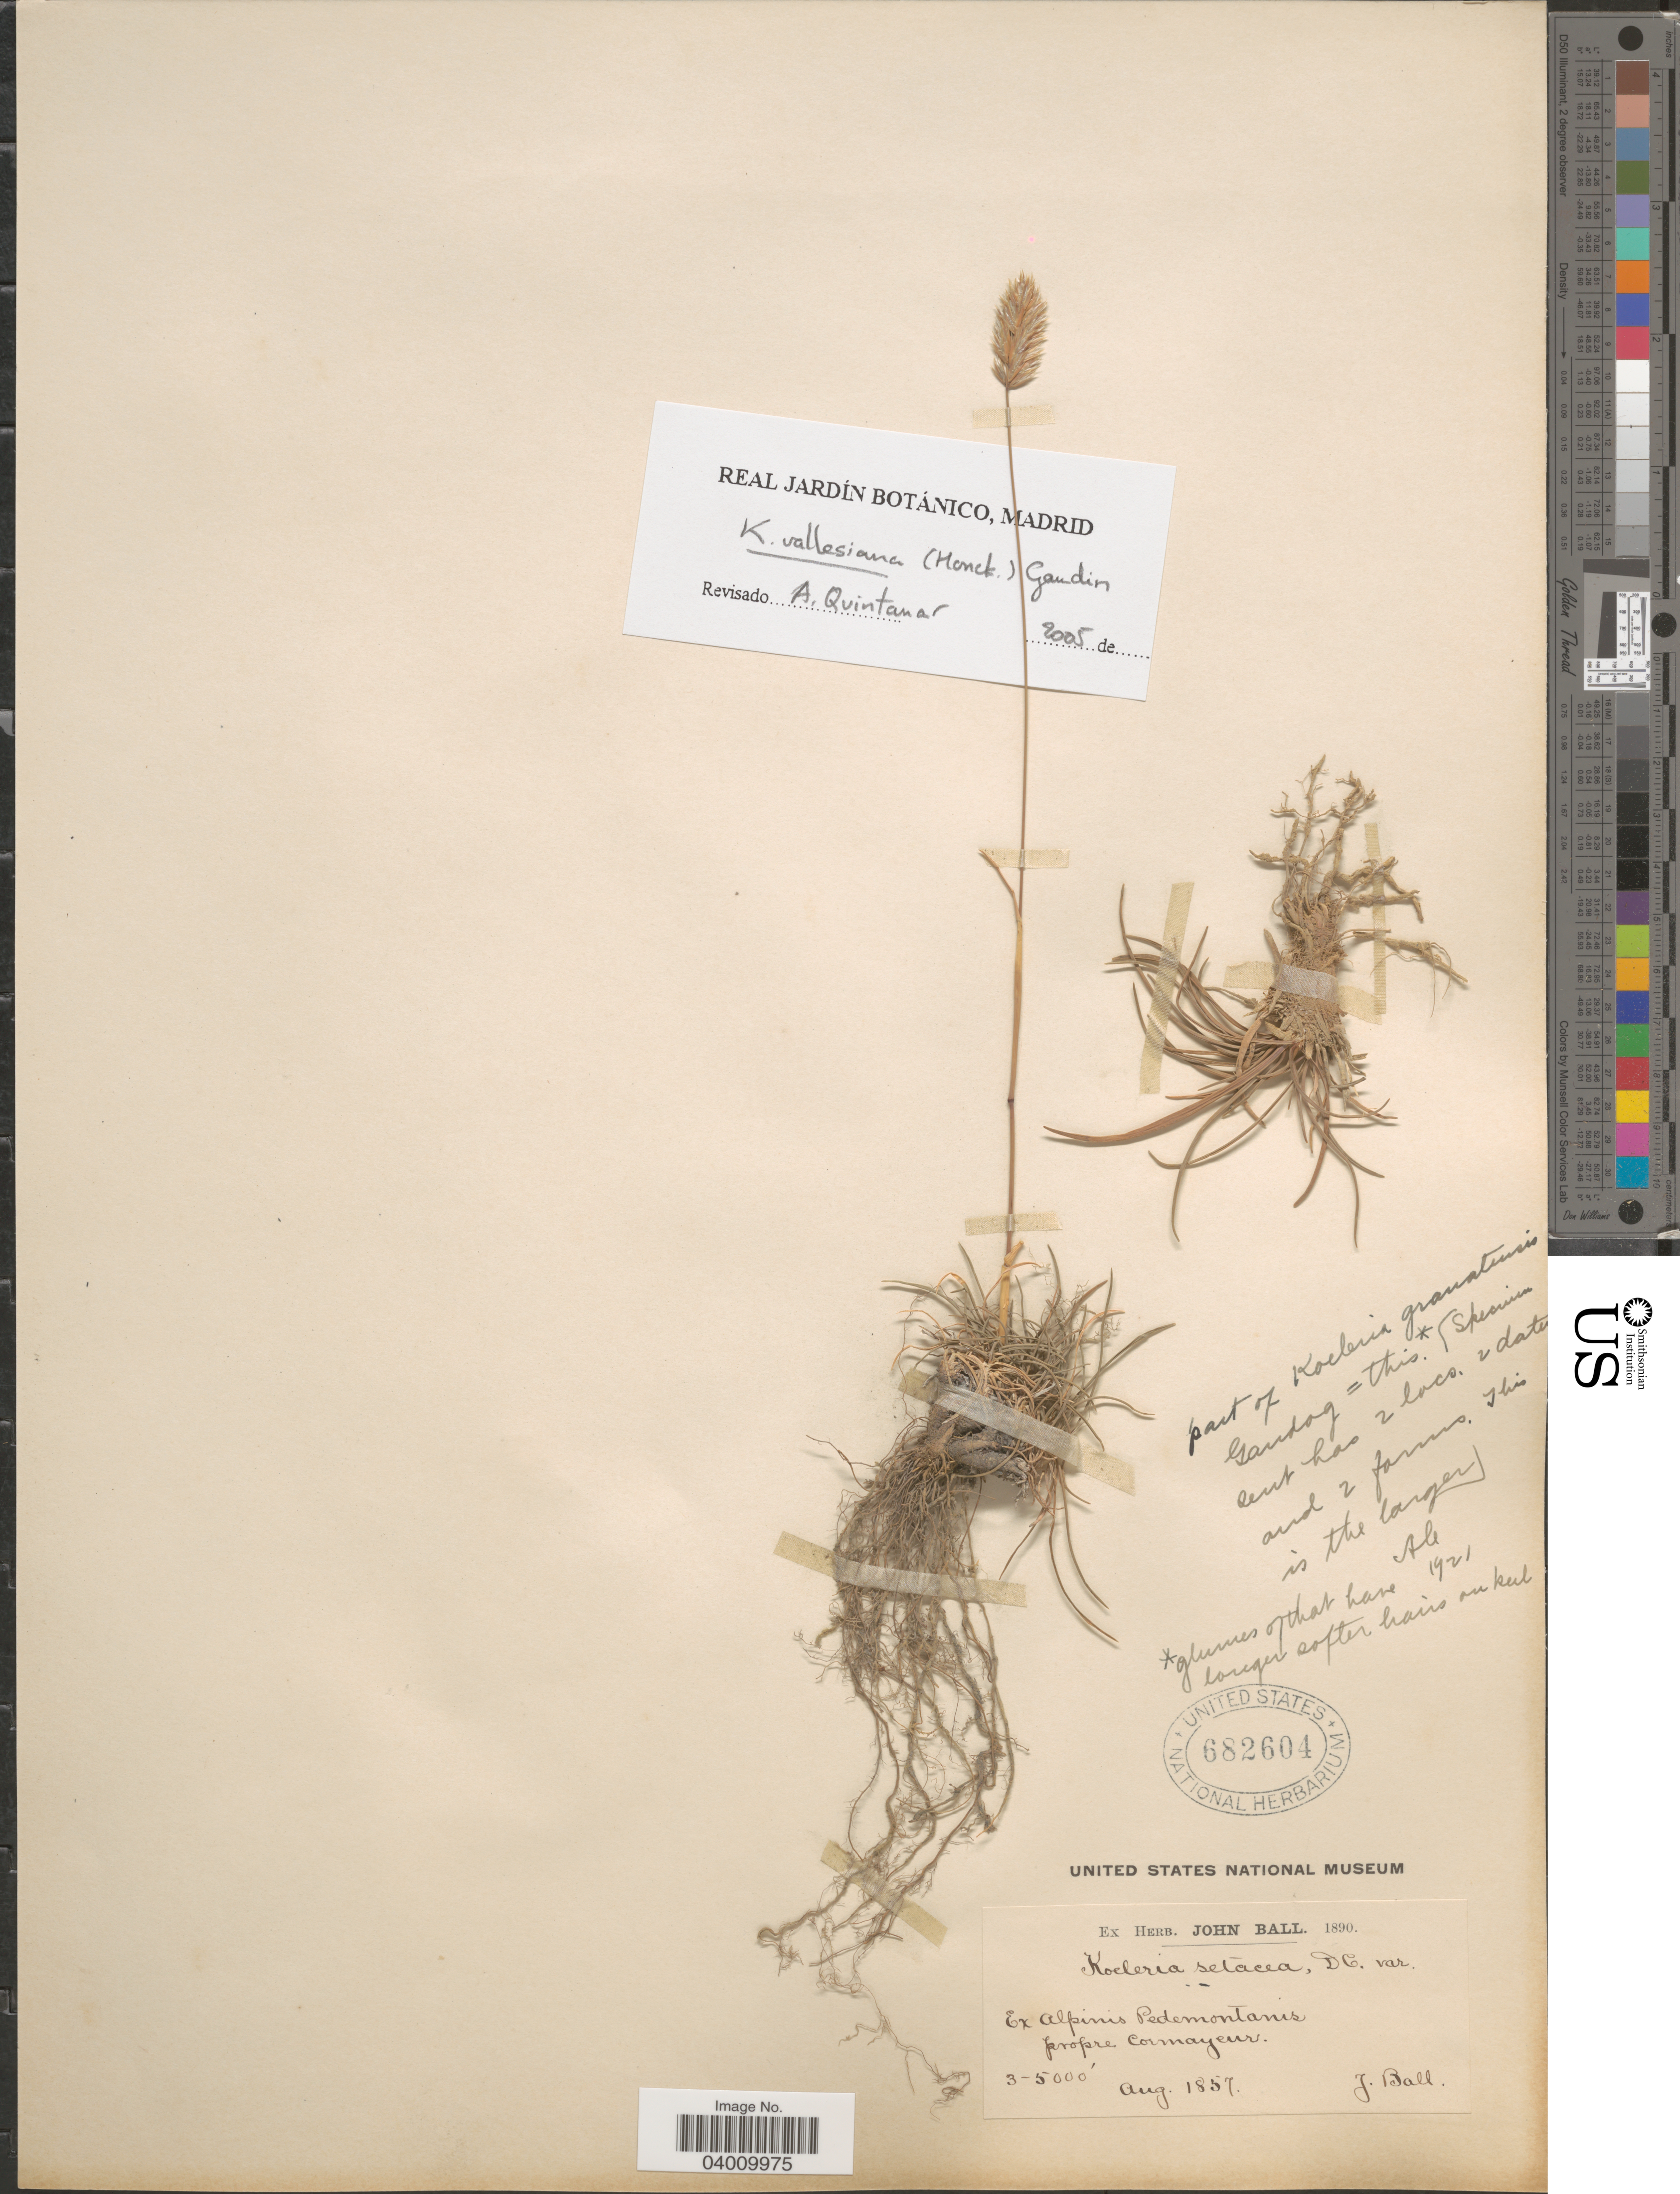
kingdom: Plantae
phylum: Tracheophyta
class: Liliopsida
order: Poales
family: Poaceae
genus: Koeleria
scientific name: Koeleria vallesiana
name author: (Honck.) Gaudin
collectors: J. Ball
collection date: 1857-08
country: Italy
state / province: Piedmont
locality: Ex Alpinis Pedemontanis propre Cormayeur.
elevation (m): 914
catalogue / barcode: US 682604